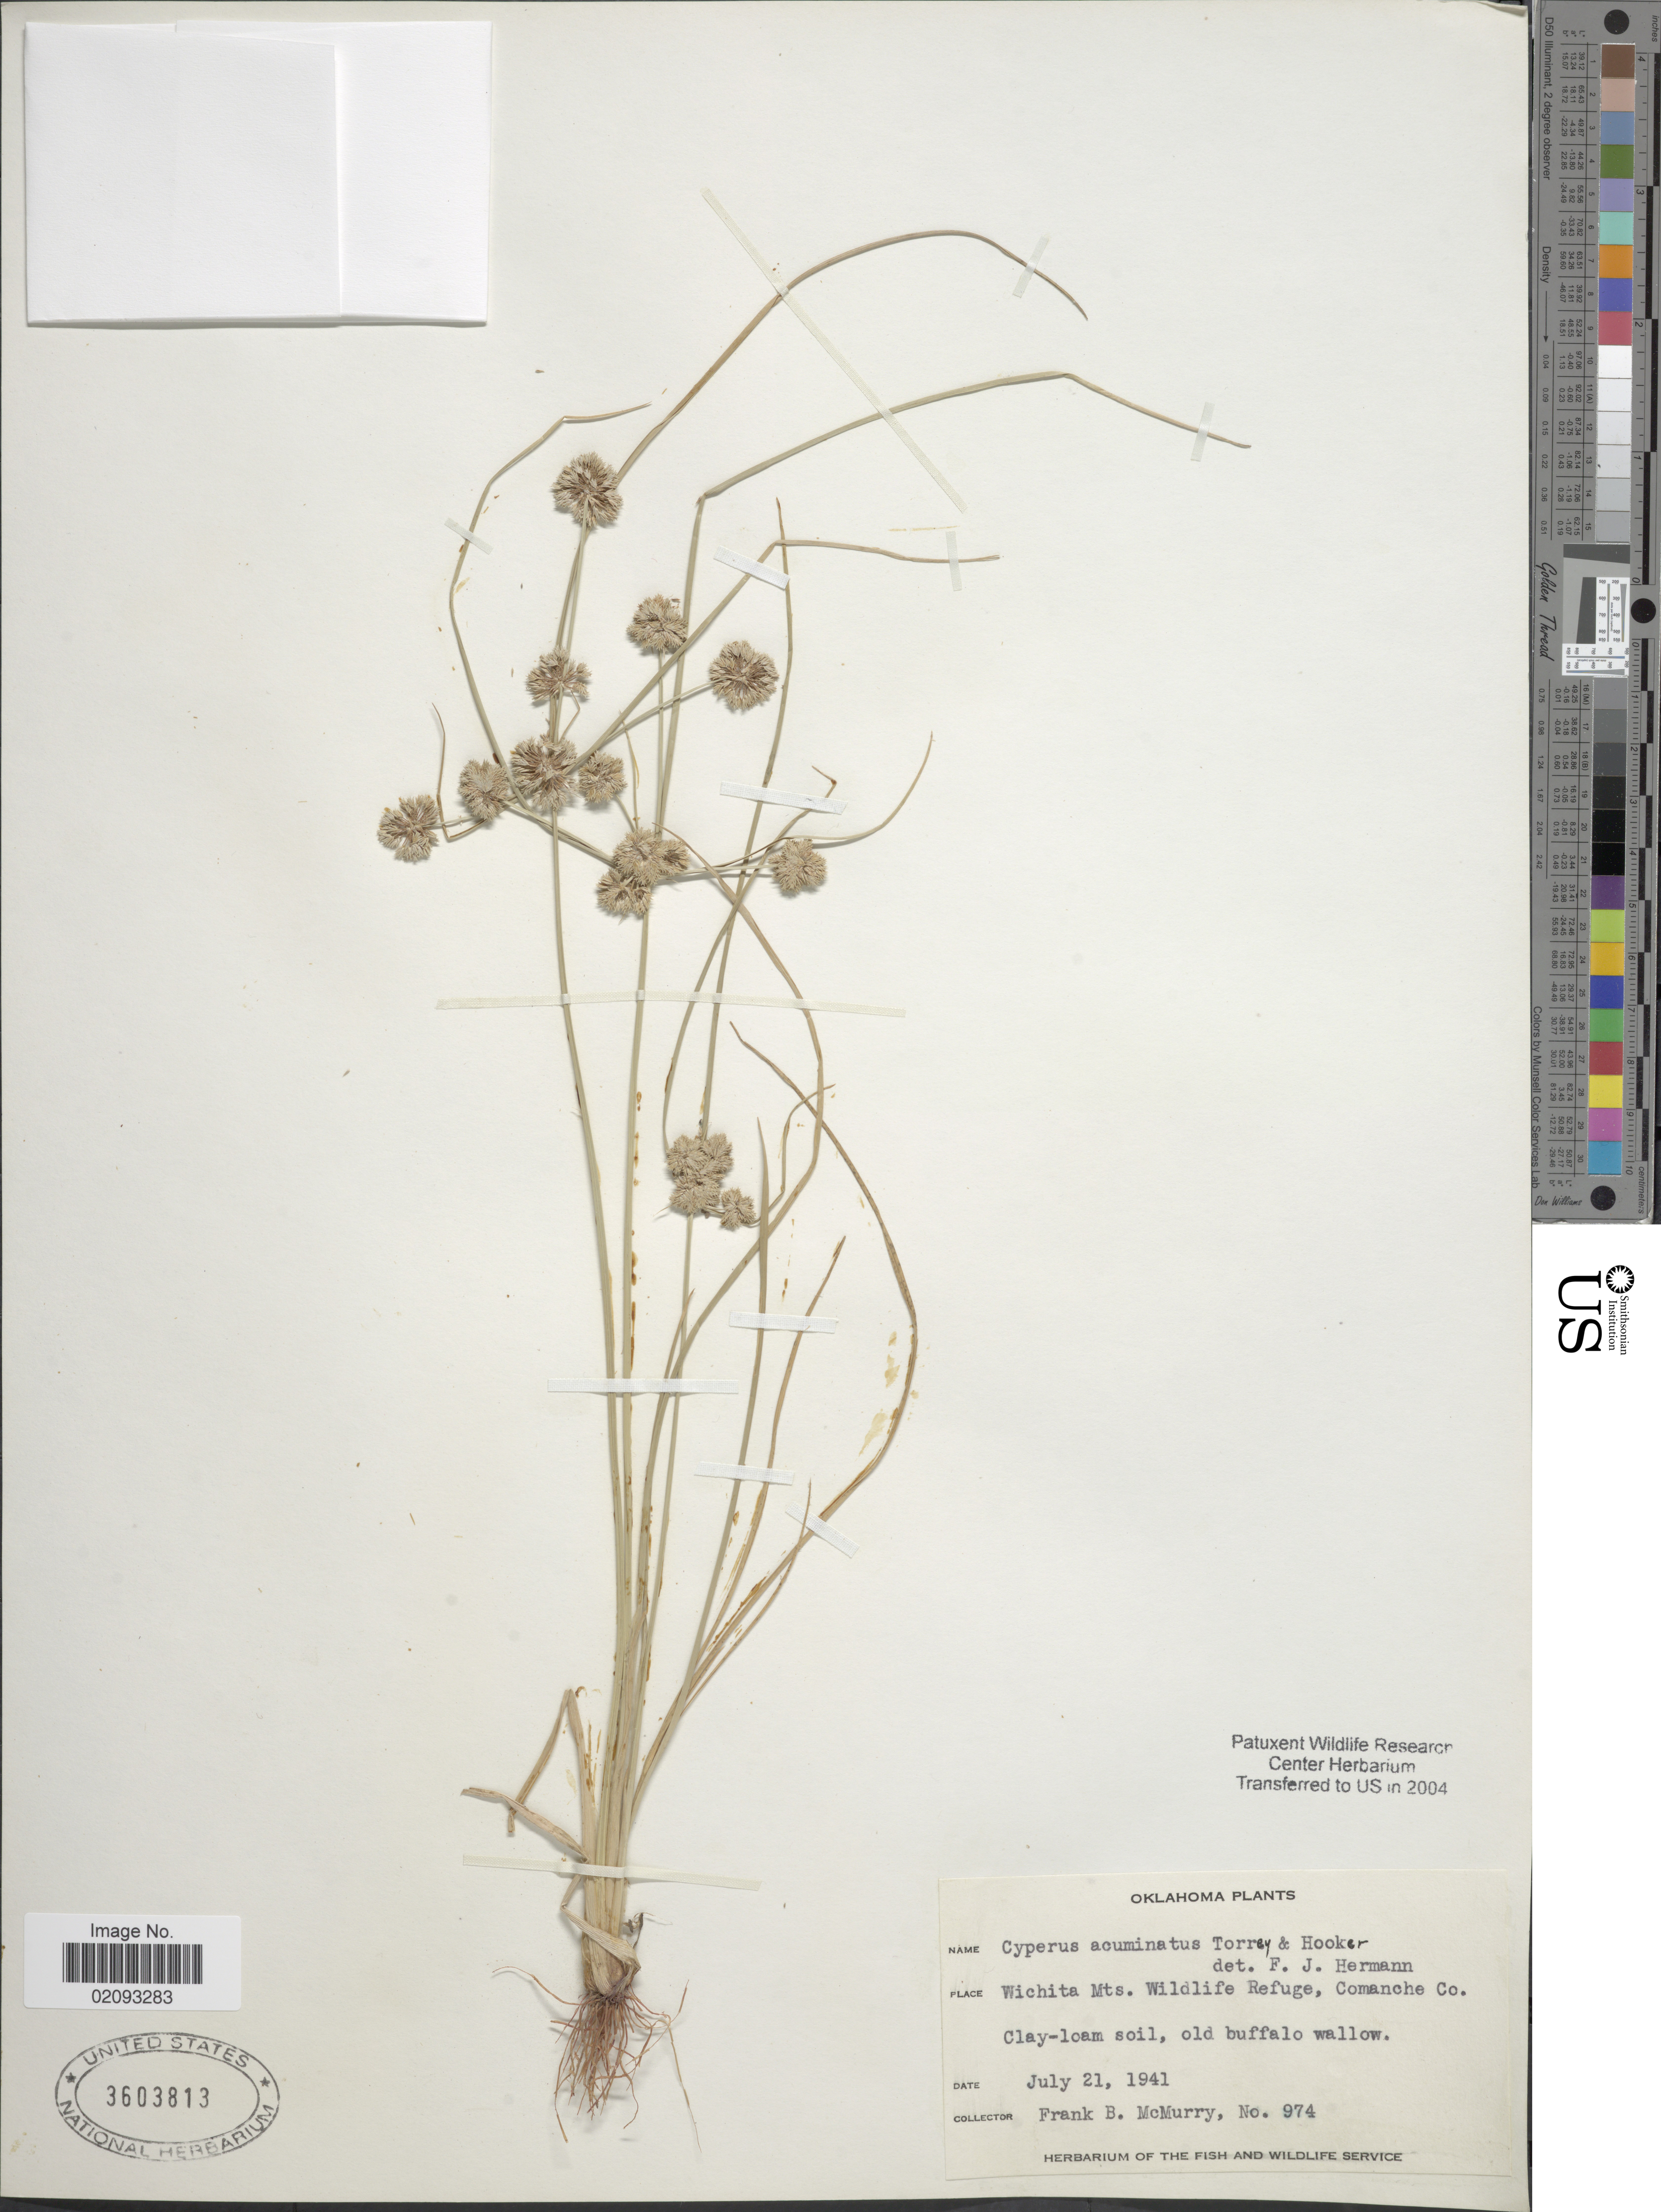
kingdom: Plantae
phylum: Tracheophyta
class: Liliopsida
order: Poales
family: Cyperaceae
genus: Cyperus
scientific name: Cyperus acuminatus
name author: Torr. & Hook.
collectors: F. B. McMurry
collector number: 974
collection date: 1941-07-21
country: United States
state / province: Oklahoma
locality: Wichita Mts. Wildlife Refuge, Comanche Co.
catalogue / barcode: US 3603813